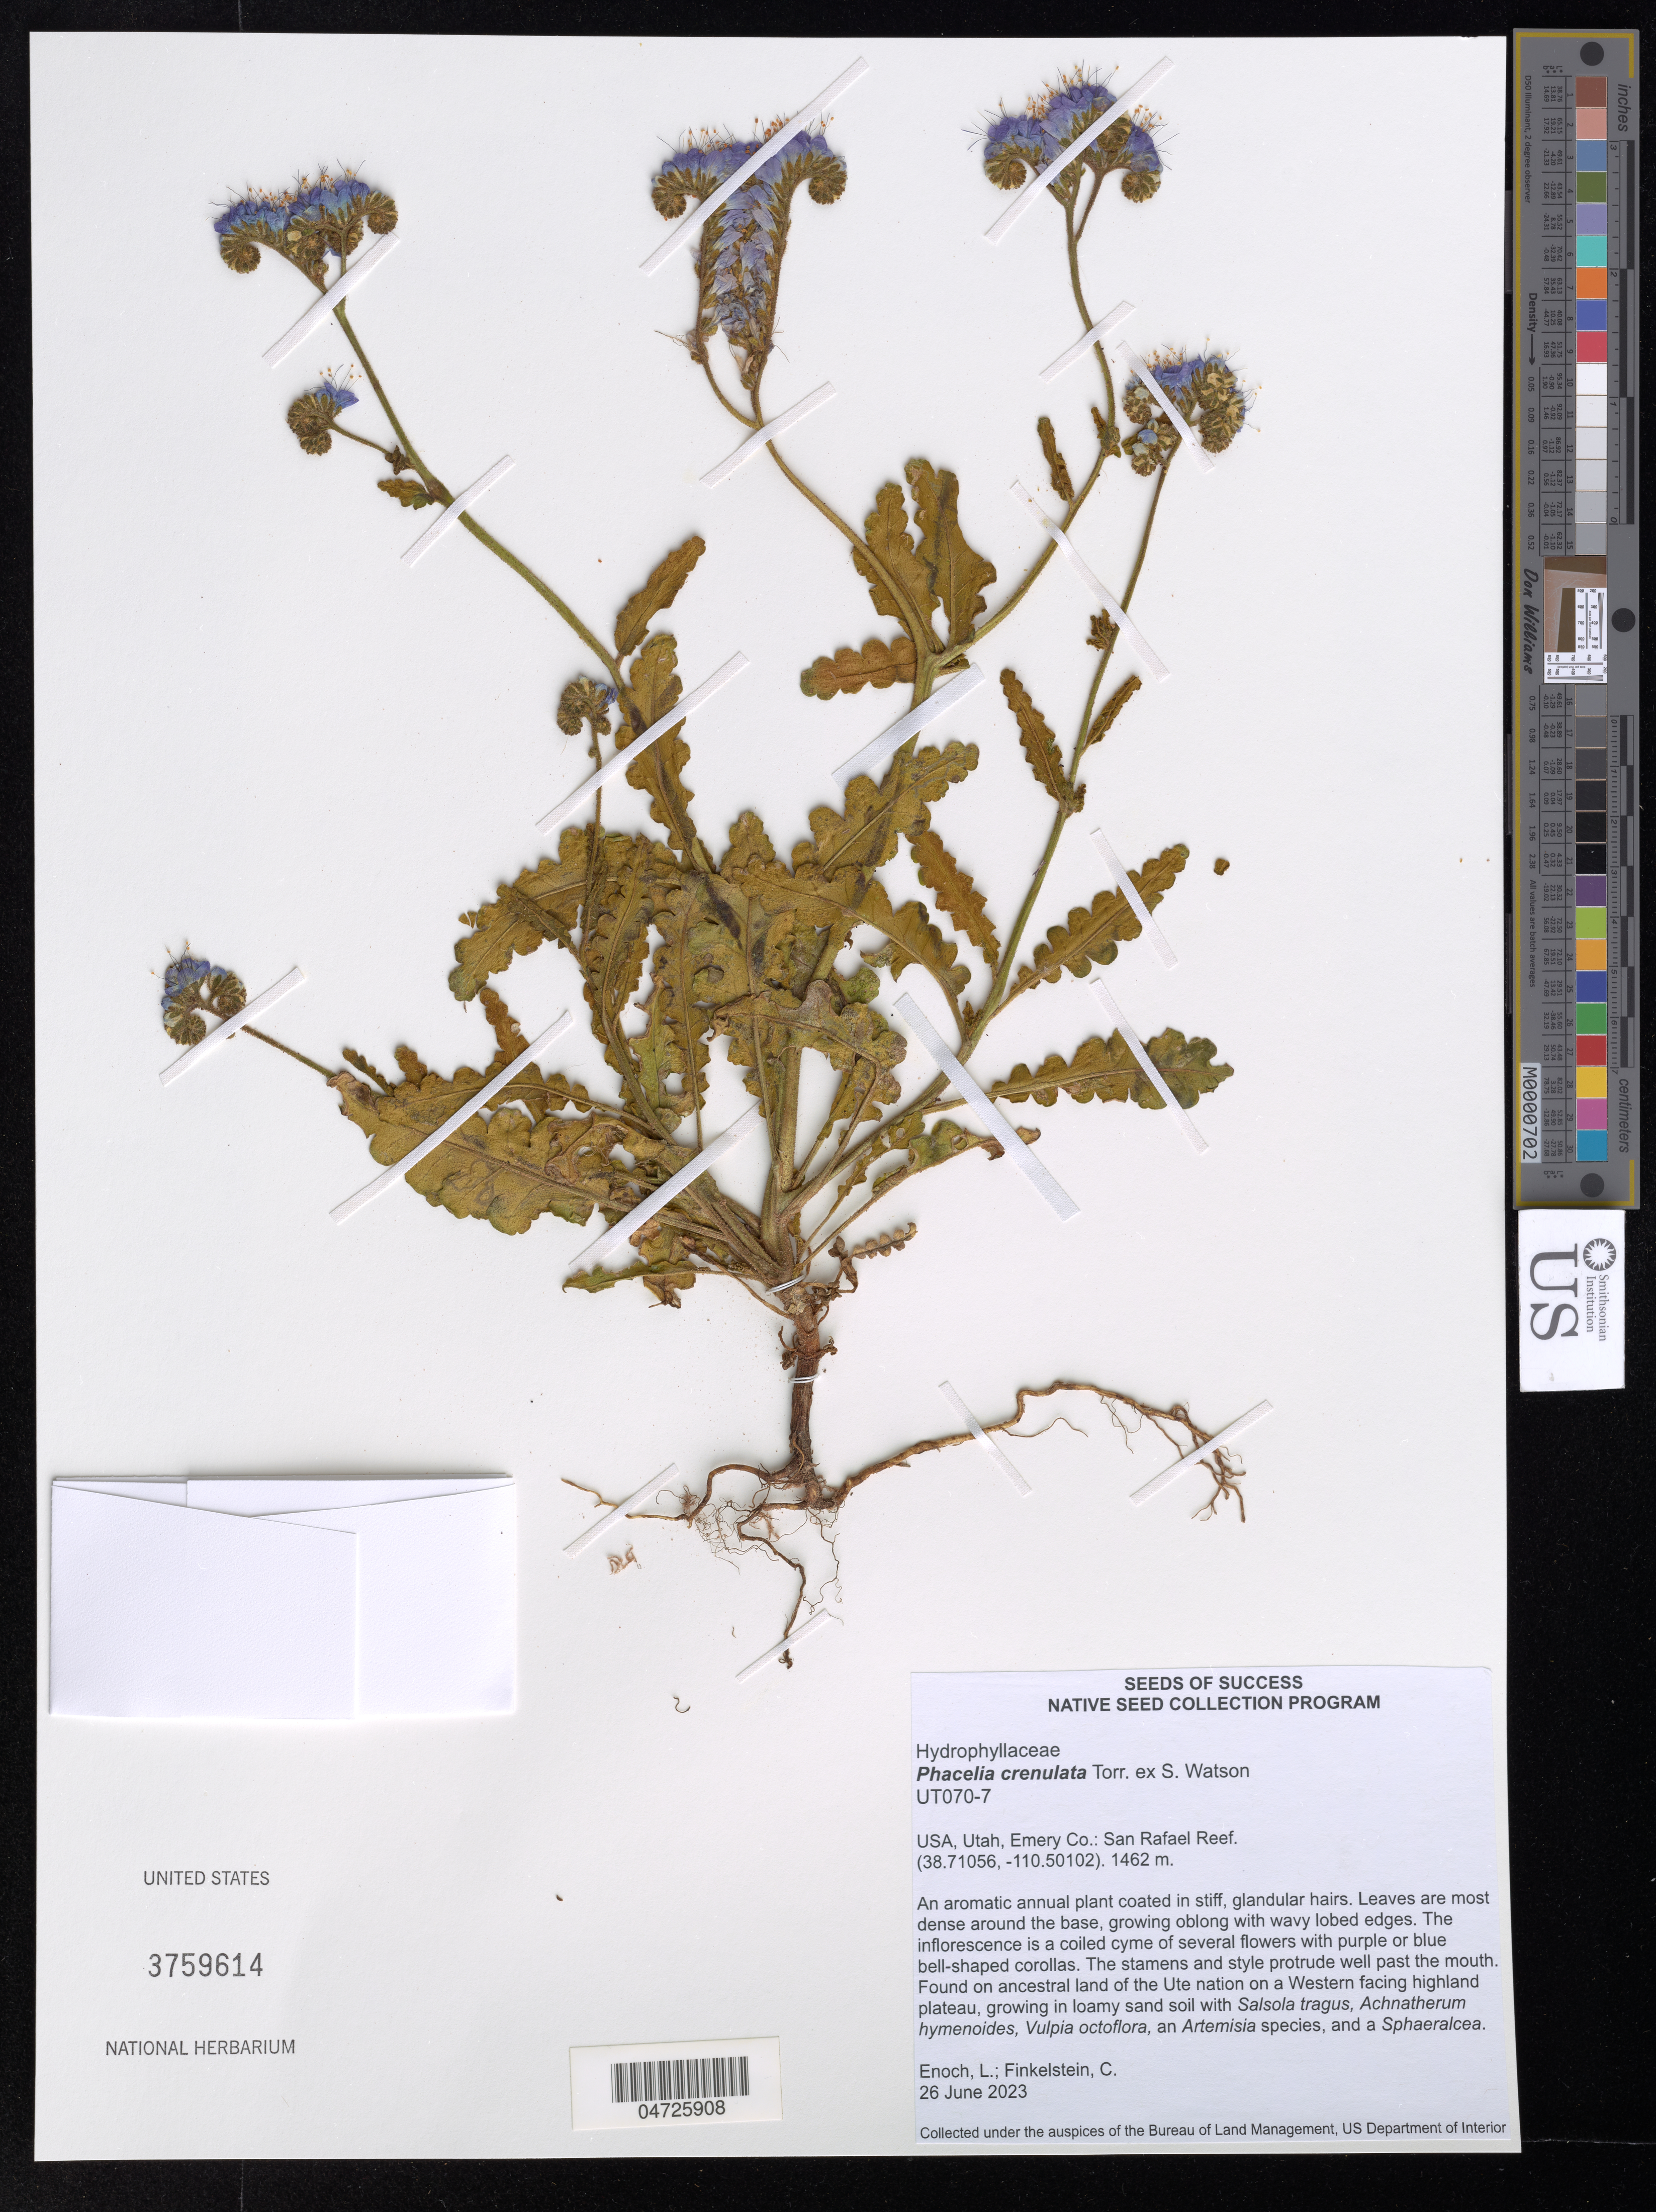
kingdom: Plantae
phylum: Tracheophyta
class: Magnoliopsida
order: Boraginales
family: Hydrophyllaceae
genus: Phacelia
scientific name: Phacelia crenulata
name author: Torr. ex S. Watson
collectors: L. Enoch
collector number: UT070-7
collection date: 2023-06-26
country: United States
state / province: Utah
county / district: Emery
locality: Emery Co.: San Rafael Reef.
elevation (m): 1462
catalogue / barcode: US 3759614